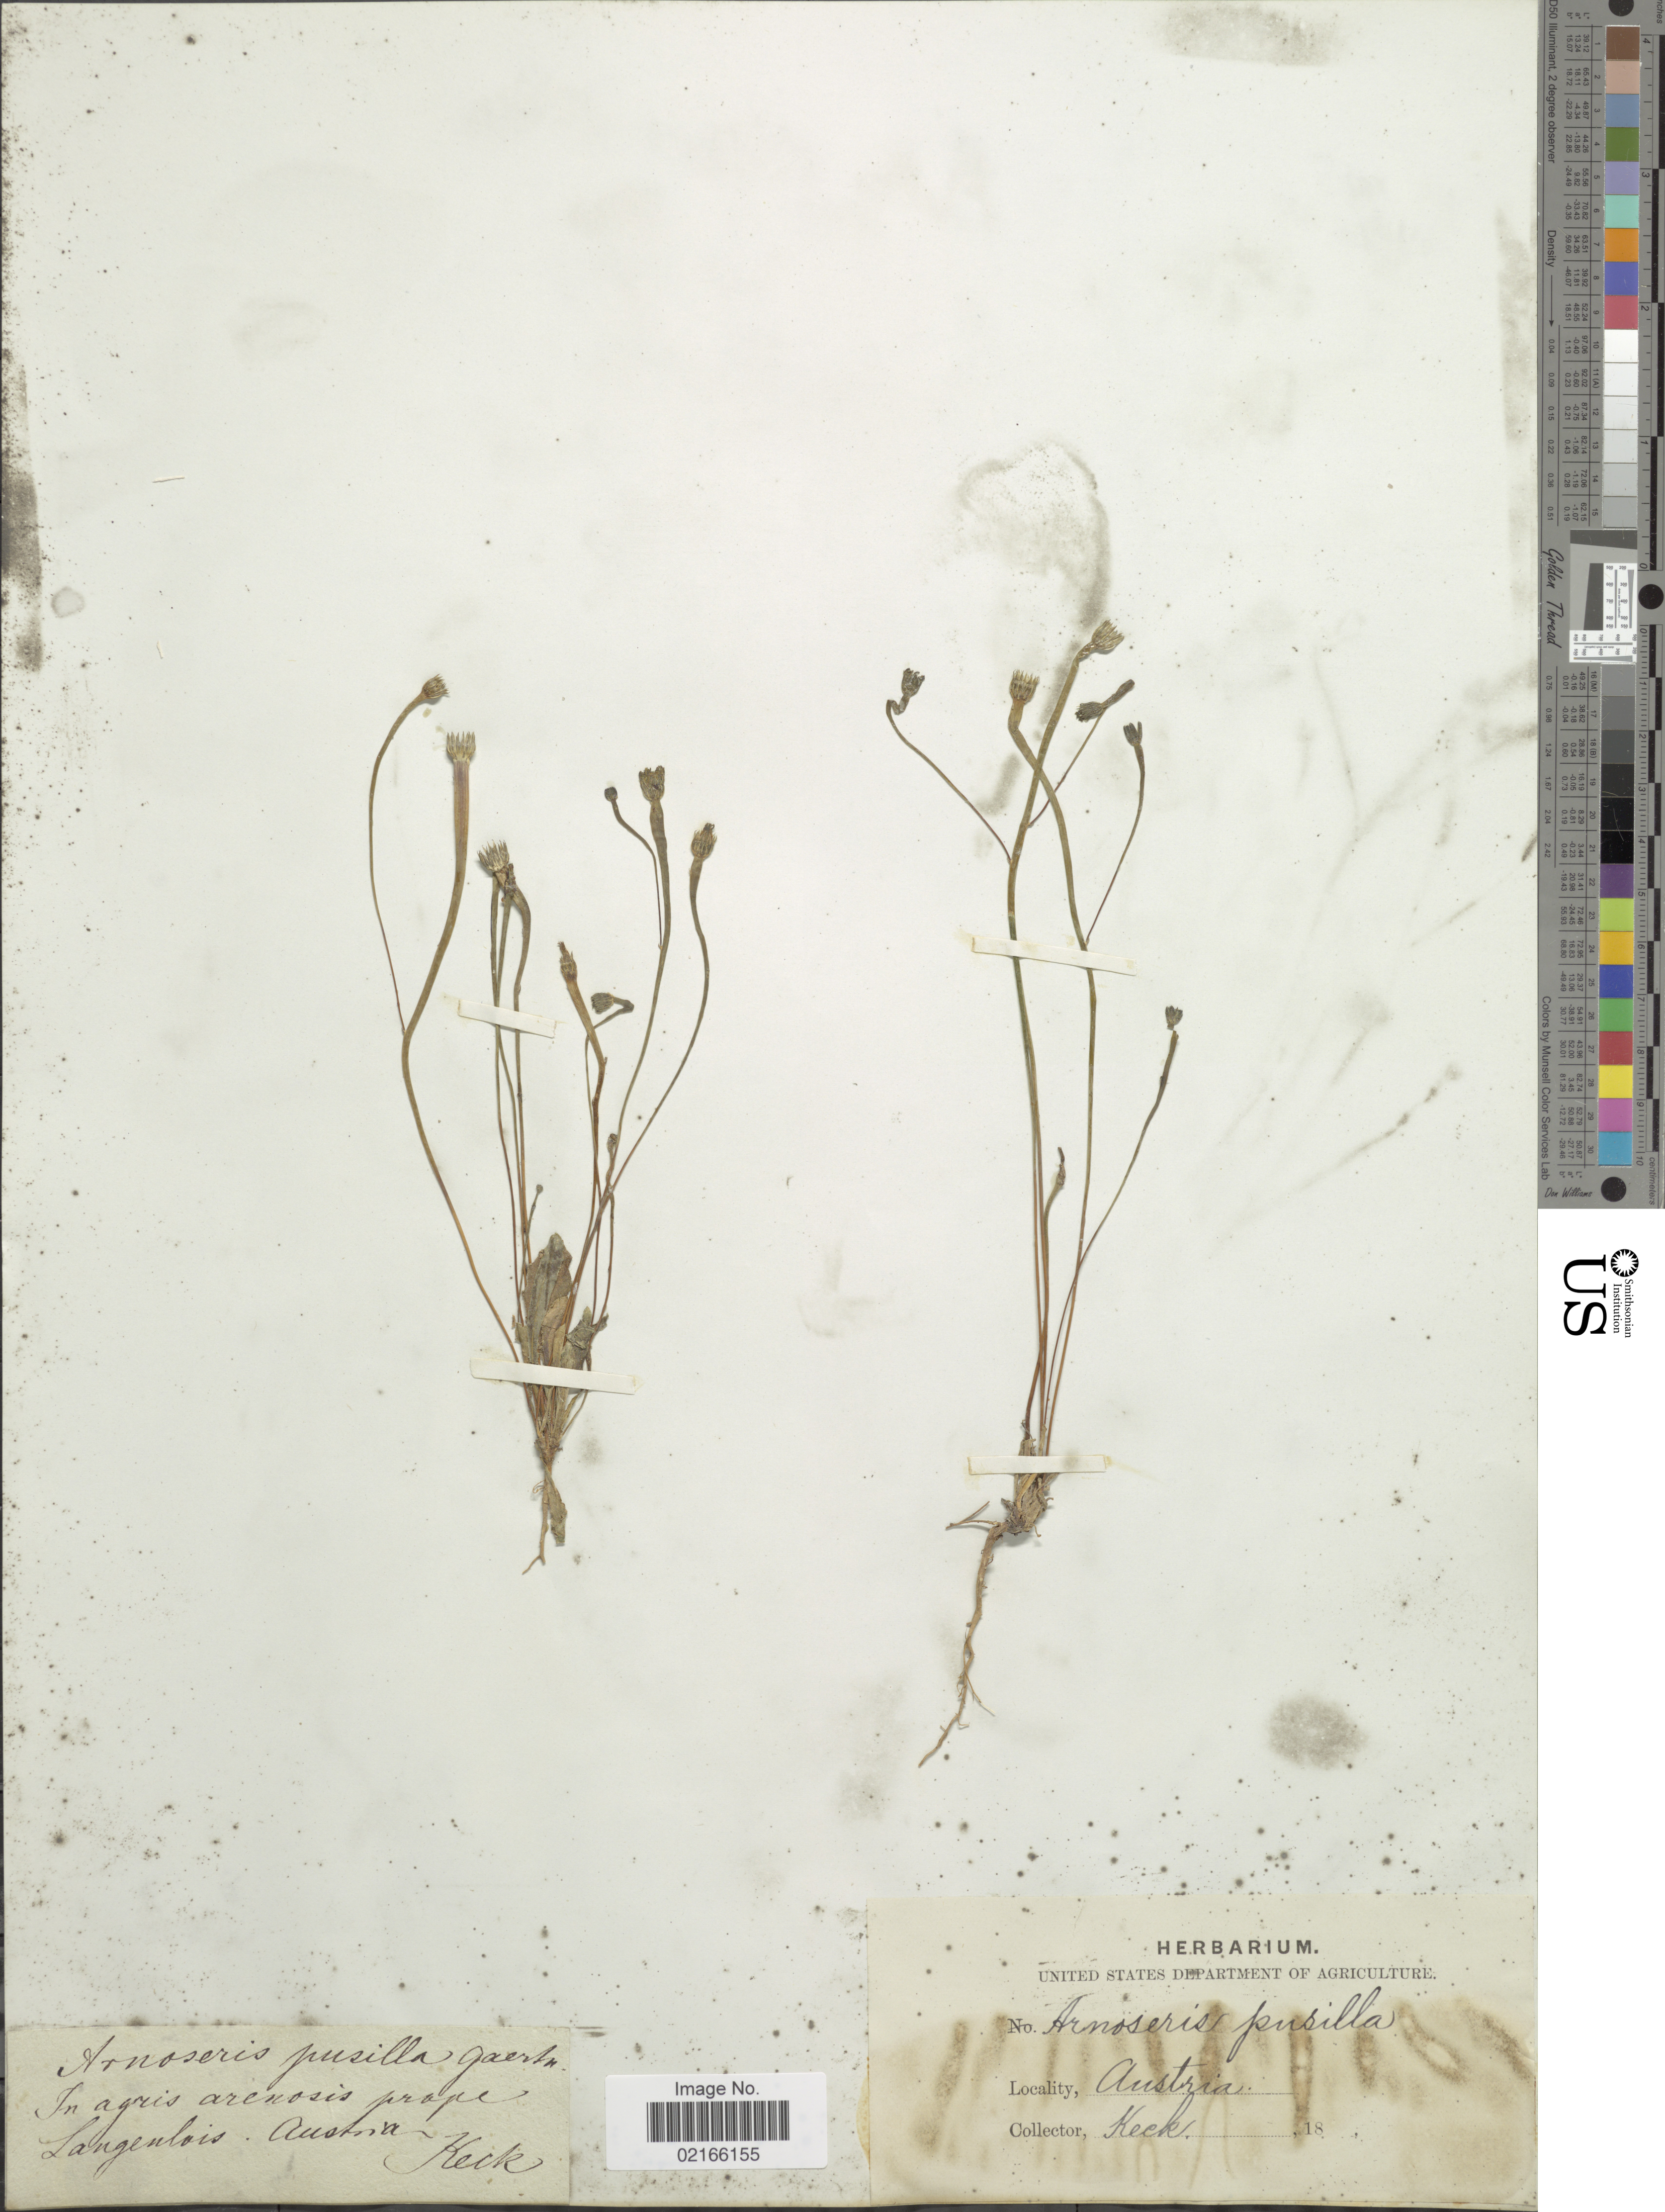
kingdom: Plantae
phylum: Tracheophyta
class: Magnoliopsida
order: Asterales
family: Asteraceae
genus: Arnoseris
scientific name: Arnoseris minima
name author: (L.) Schweigg. & Körte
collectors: -- Keck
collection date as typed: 18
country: Austria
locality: In agris arenosis prope Langenlouis